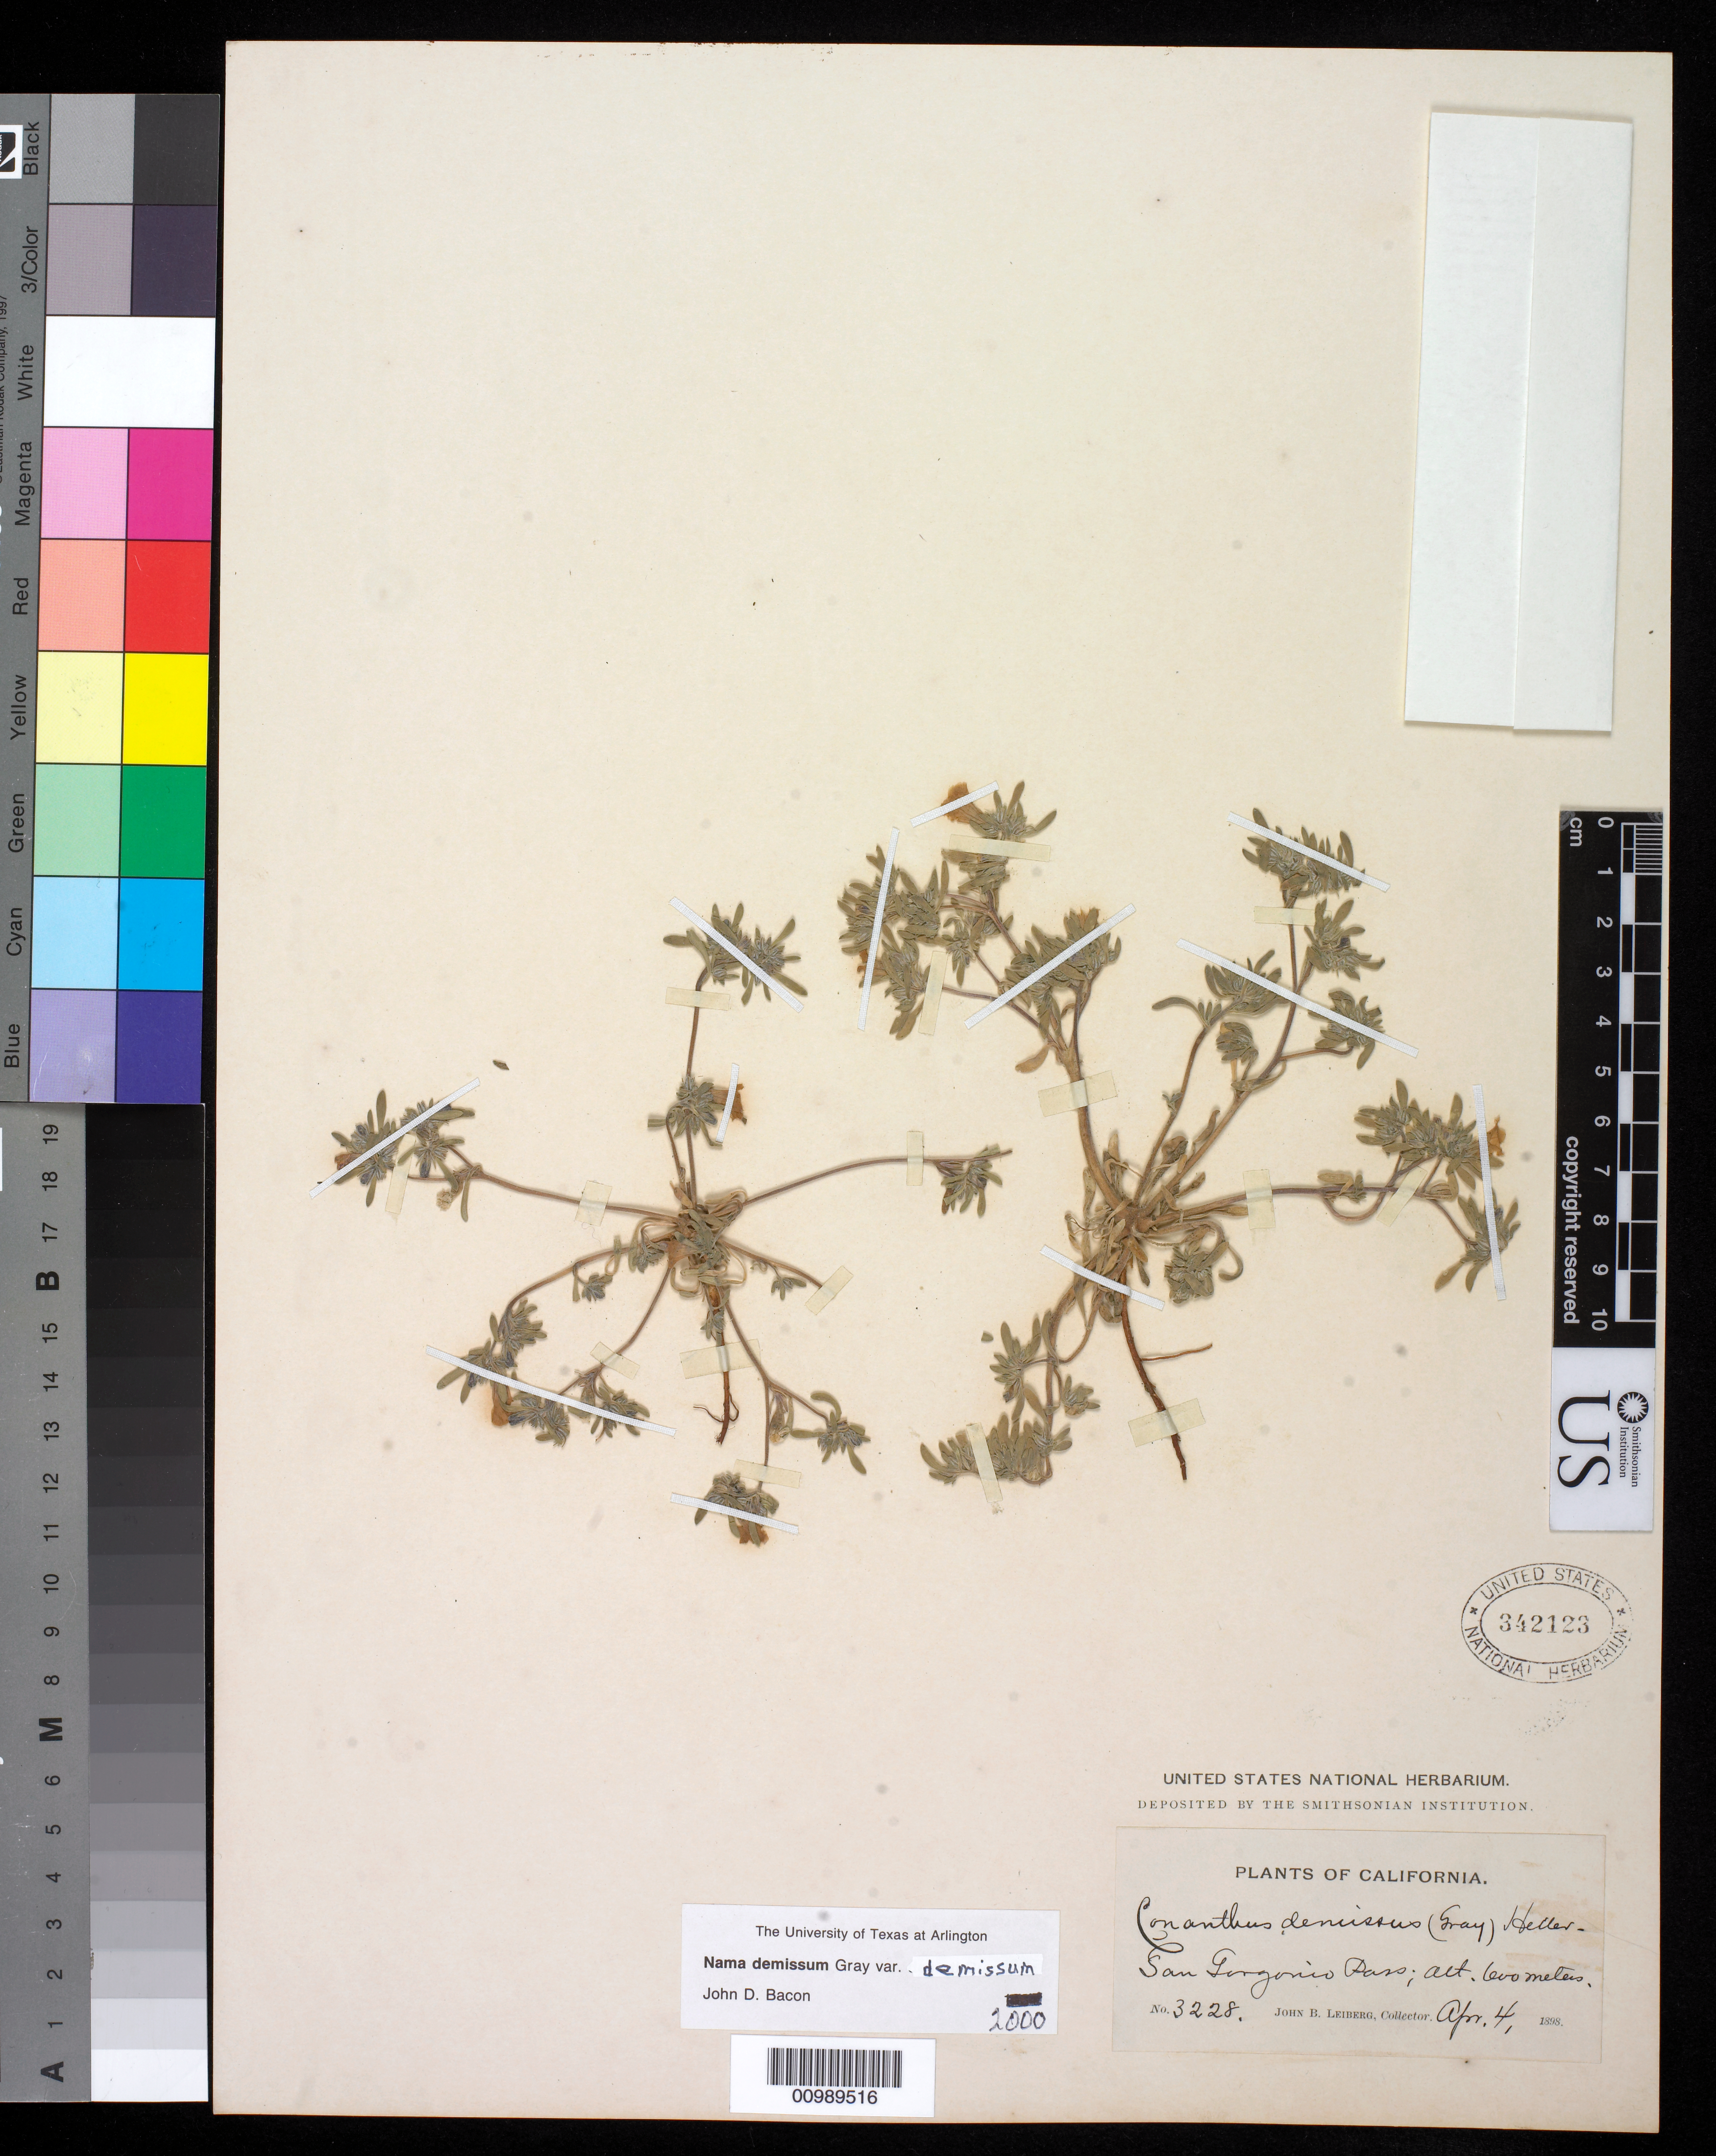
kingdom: Plantae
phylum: Tracheophyta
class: Magnoliopsida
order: Boraginales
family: Namaceae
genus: Nama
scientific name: Nama demissum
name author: A. Gray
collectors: J. Leiberg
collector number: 3228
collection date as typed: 04 Apr 1898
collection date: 1898-04-04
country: United States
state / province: California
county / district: Riverside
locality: San Gorgonio Pass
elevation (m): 600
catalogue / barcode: US 342123